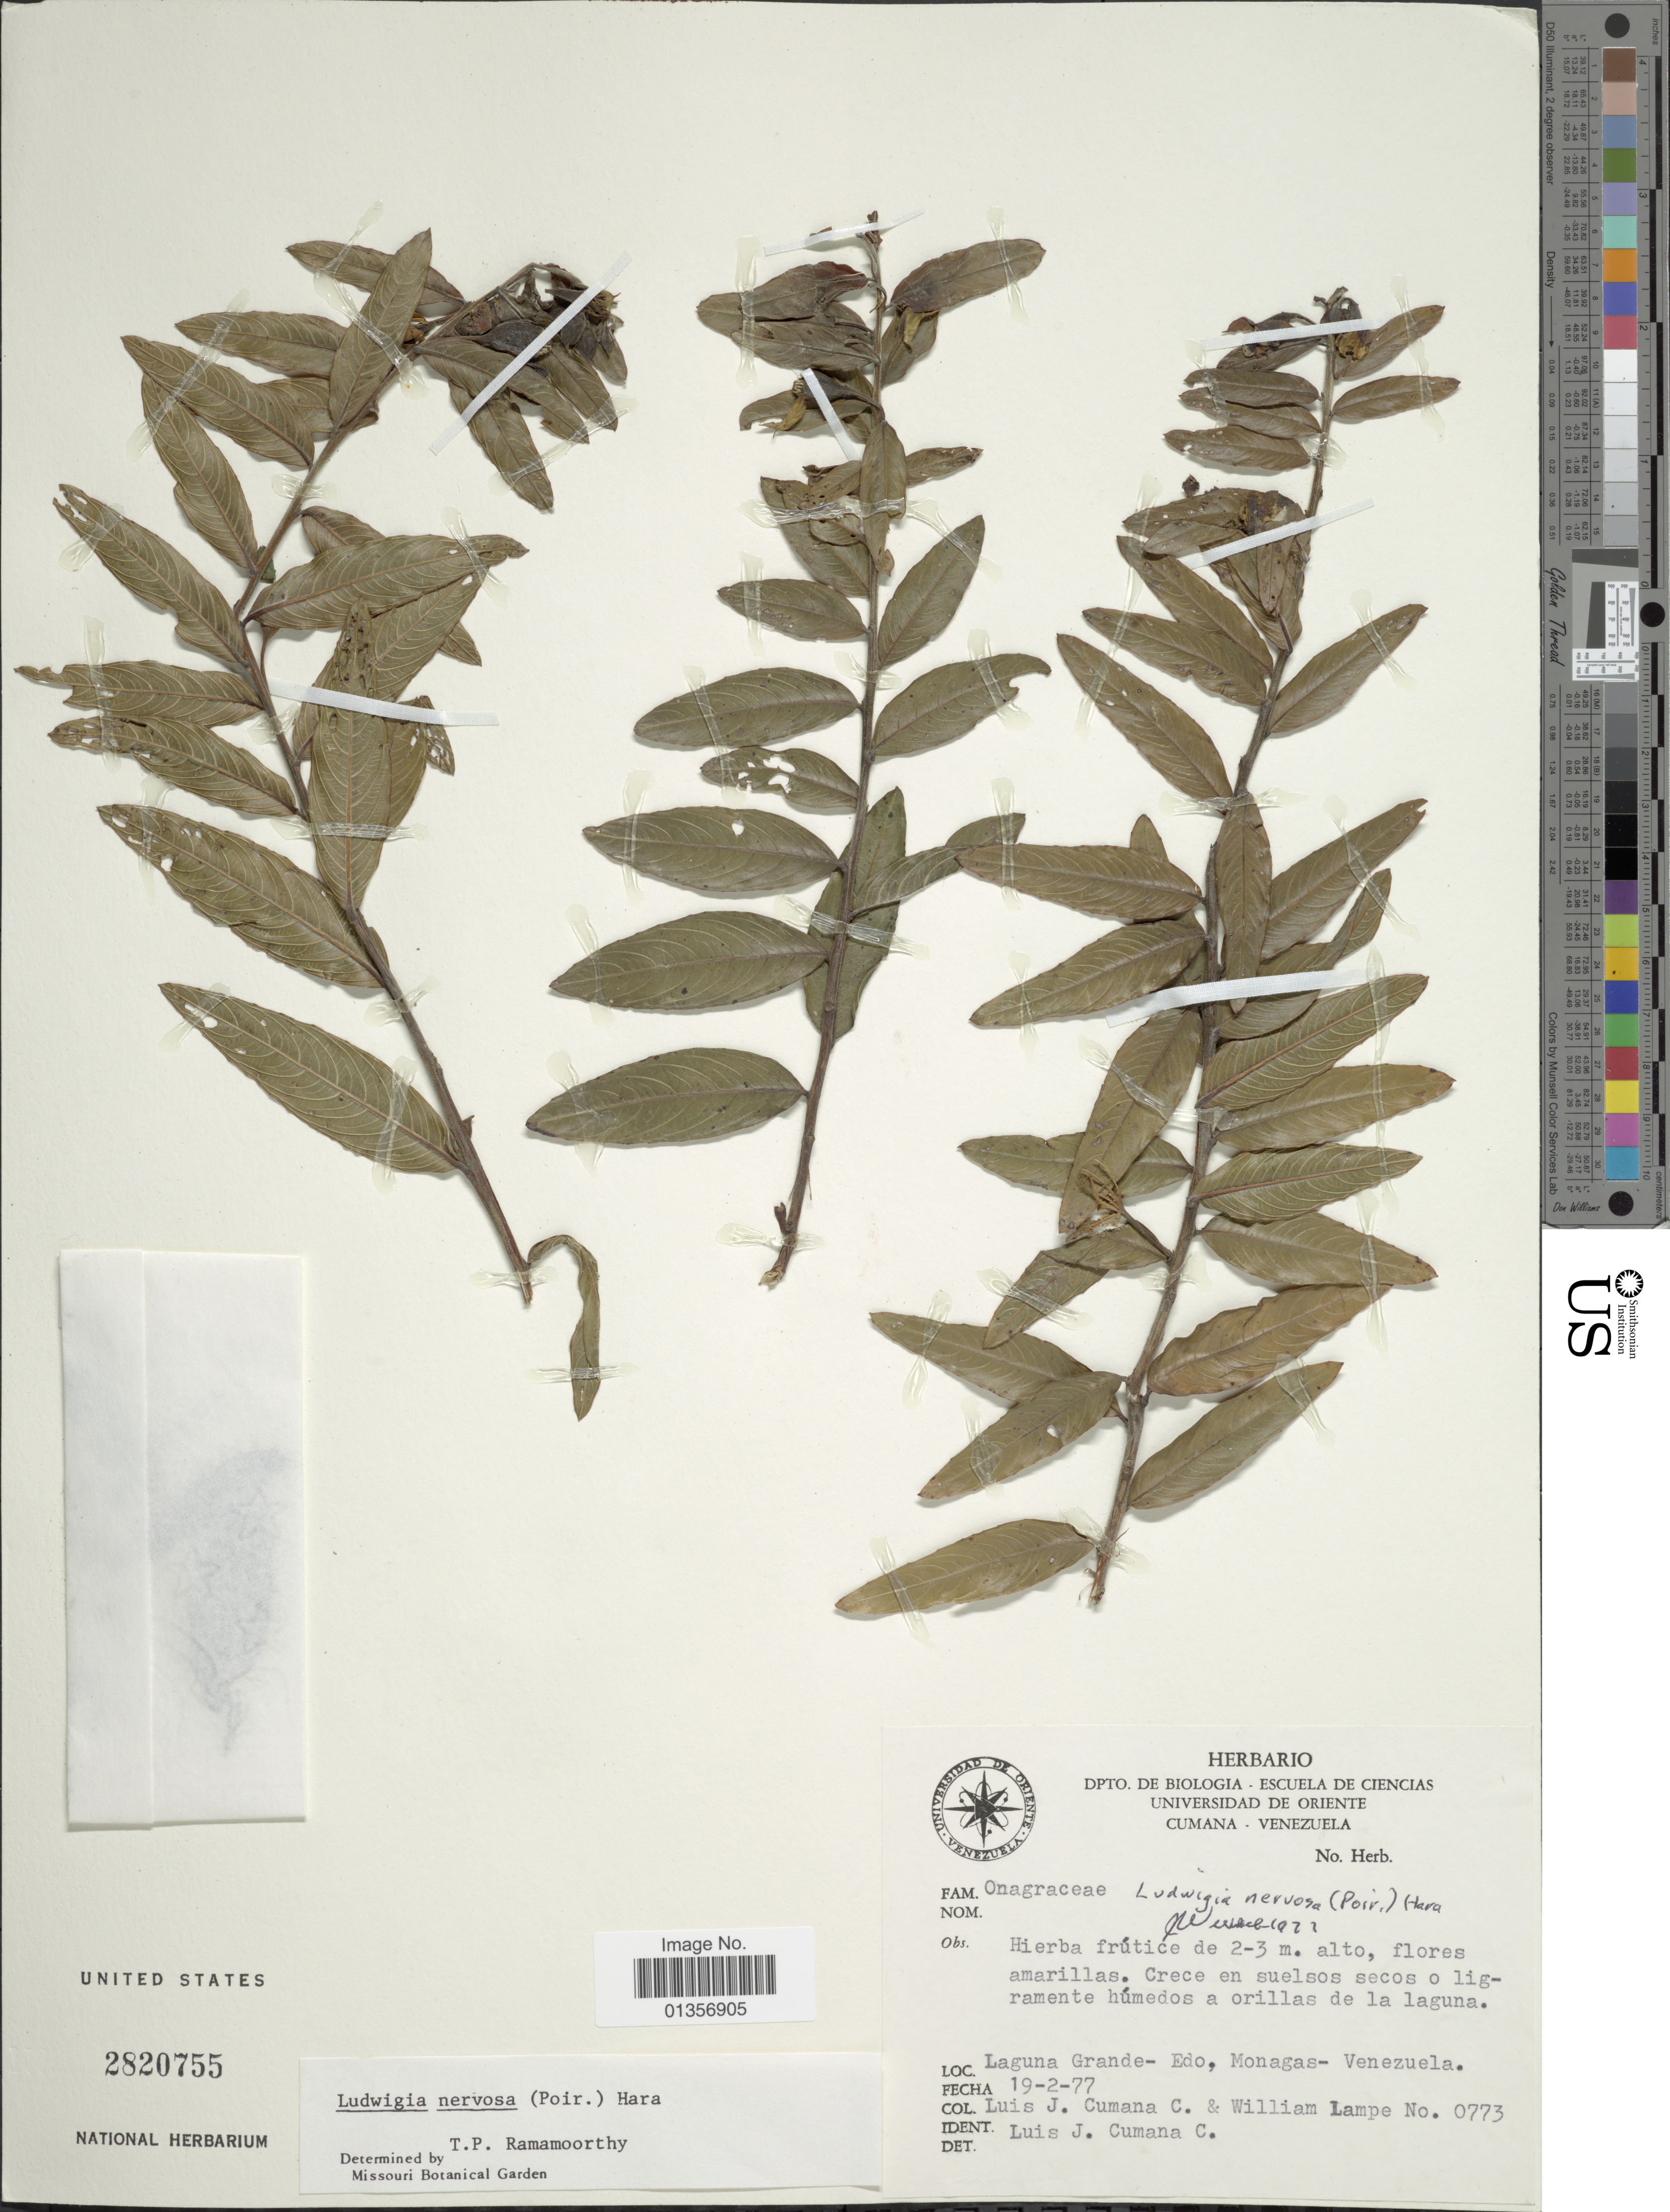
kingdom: Plantae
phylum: Tracheophyta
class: Magnoliopsida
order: Myrtales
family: Onagraceae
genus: Ludwigia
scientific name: Ludwigia nervosa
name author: (Poir.) H. Hara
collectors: L. J. Cumaná C. & W. Lampe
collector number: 773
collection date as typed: Transcribed d/m/y: 19/2/77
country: Venezuela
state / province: Monagas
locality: Laguna Grande, Edo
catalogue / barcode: US 2820755